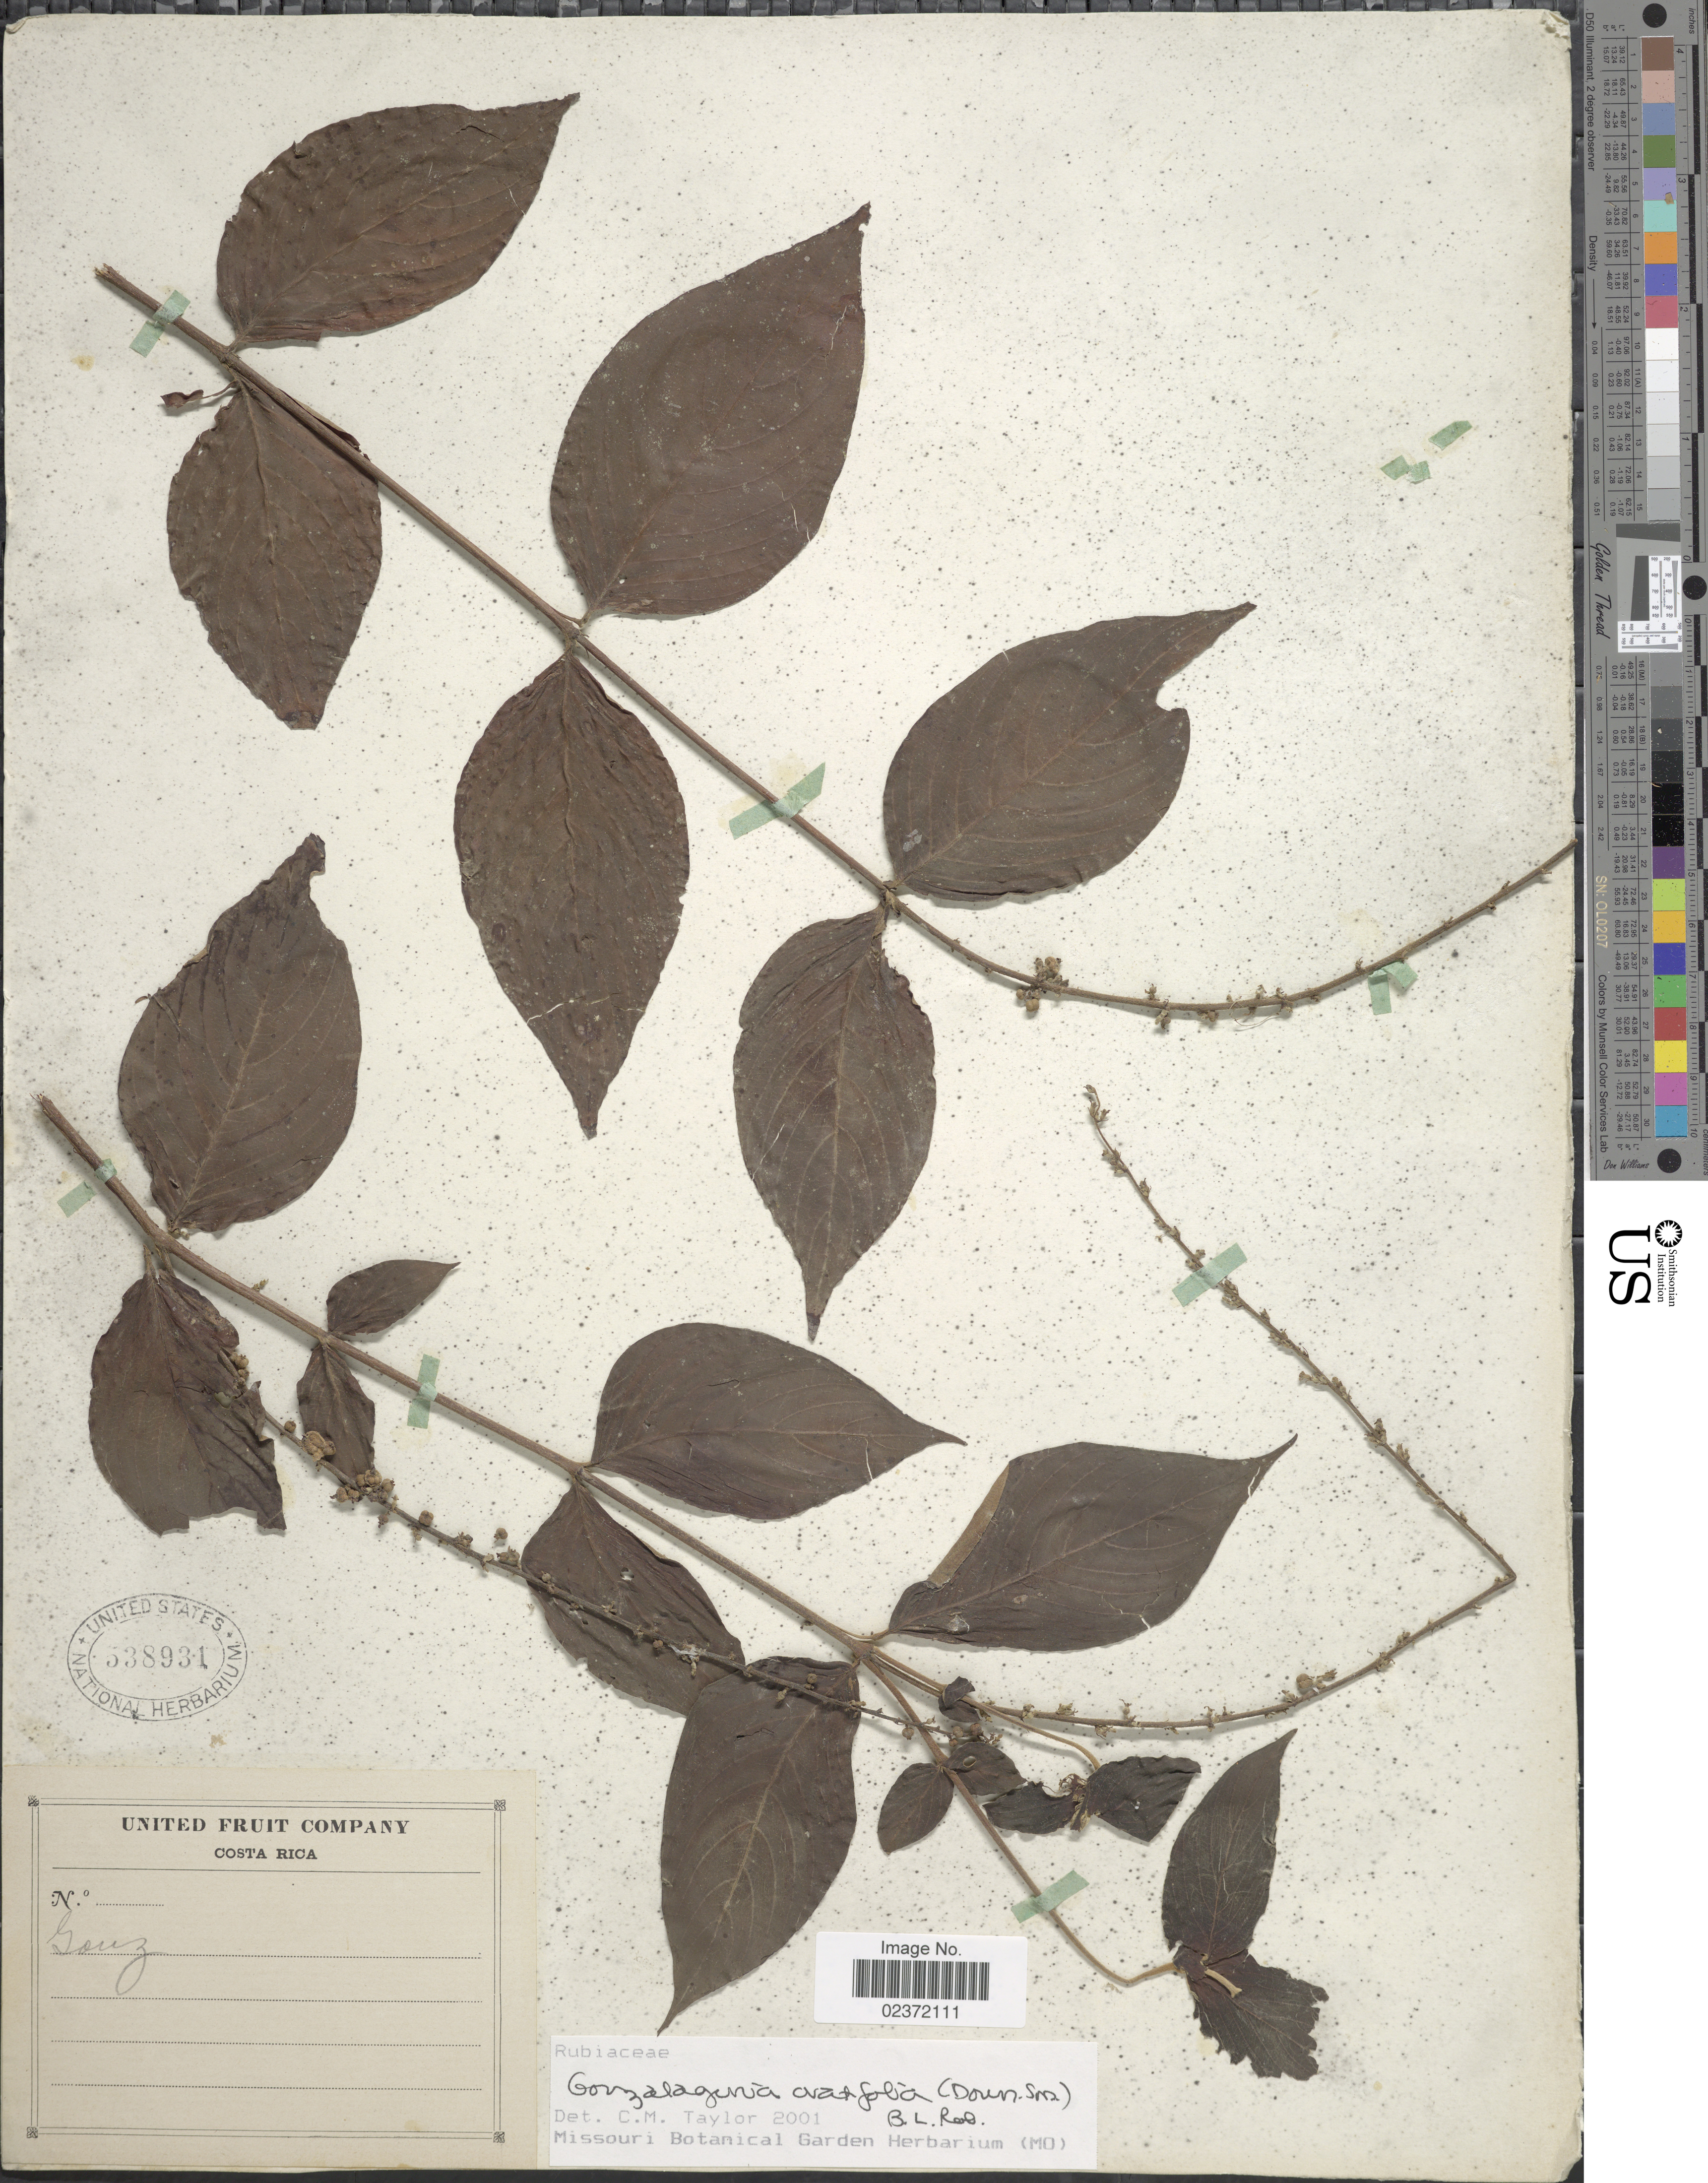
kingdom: Plantae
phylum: Tracheophyta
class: Magnoliopsida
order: Gentianales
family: Rubiaceae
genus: Gonzalagunia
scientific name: Gonzalagunia ovatifolia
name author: (Donn. Sm.) B.L. Rob.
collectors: United Fruit Company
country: Costa Rica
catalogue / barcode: US 538931